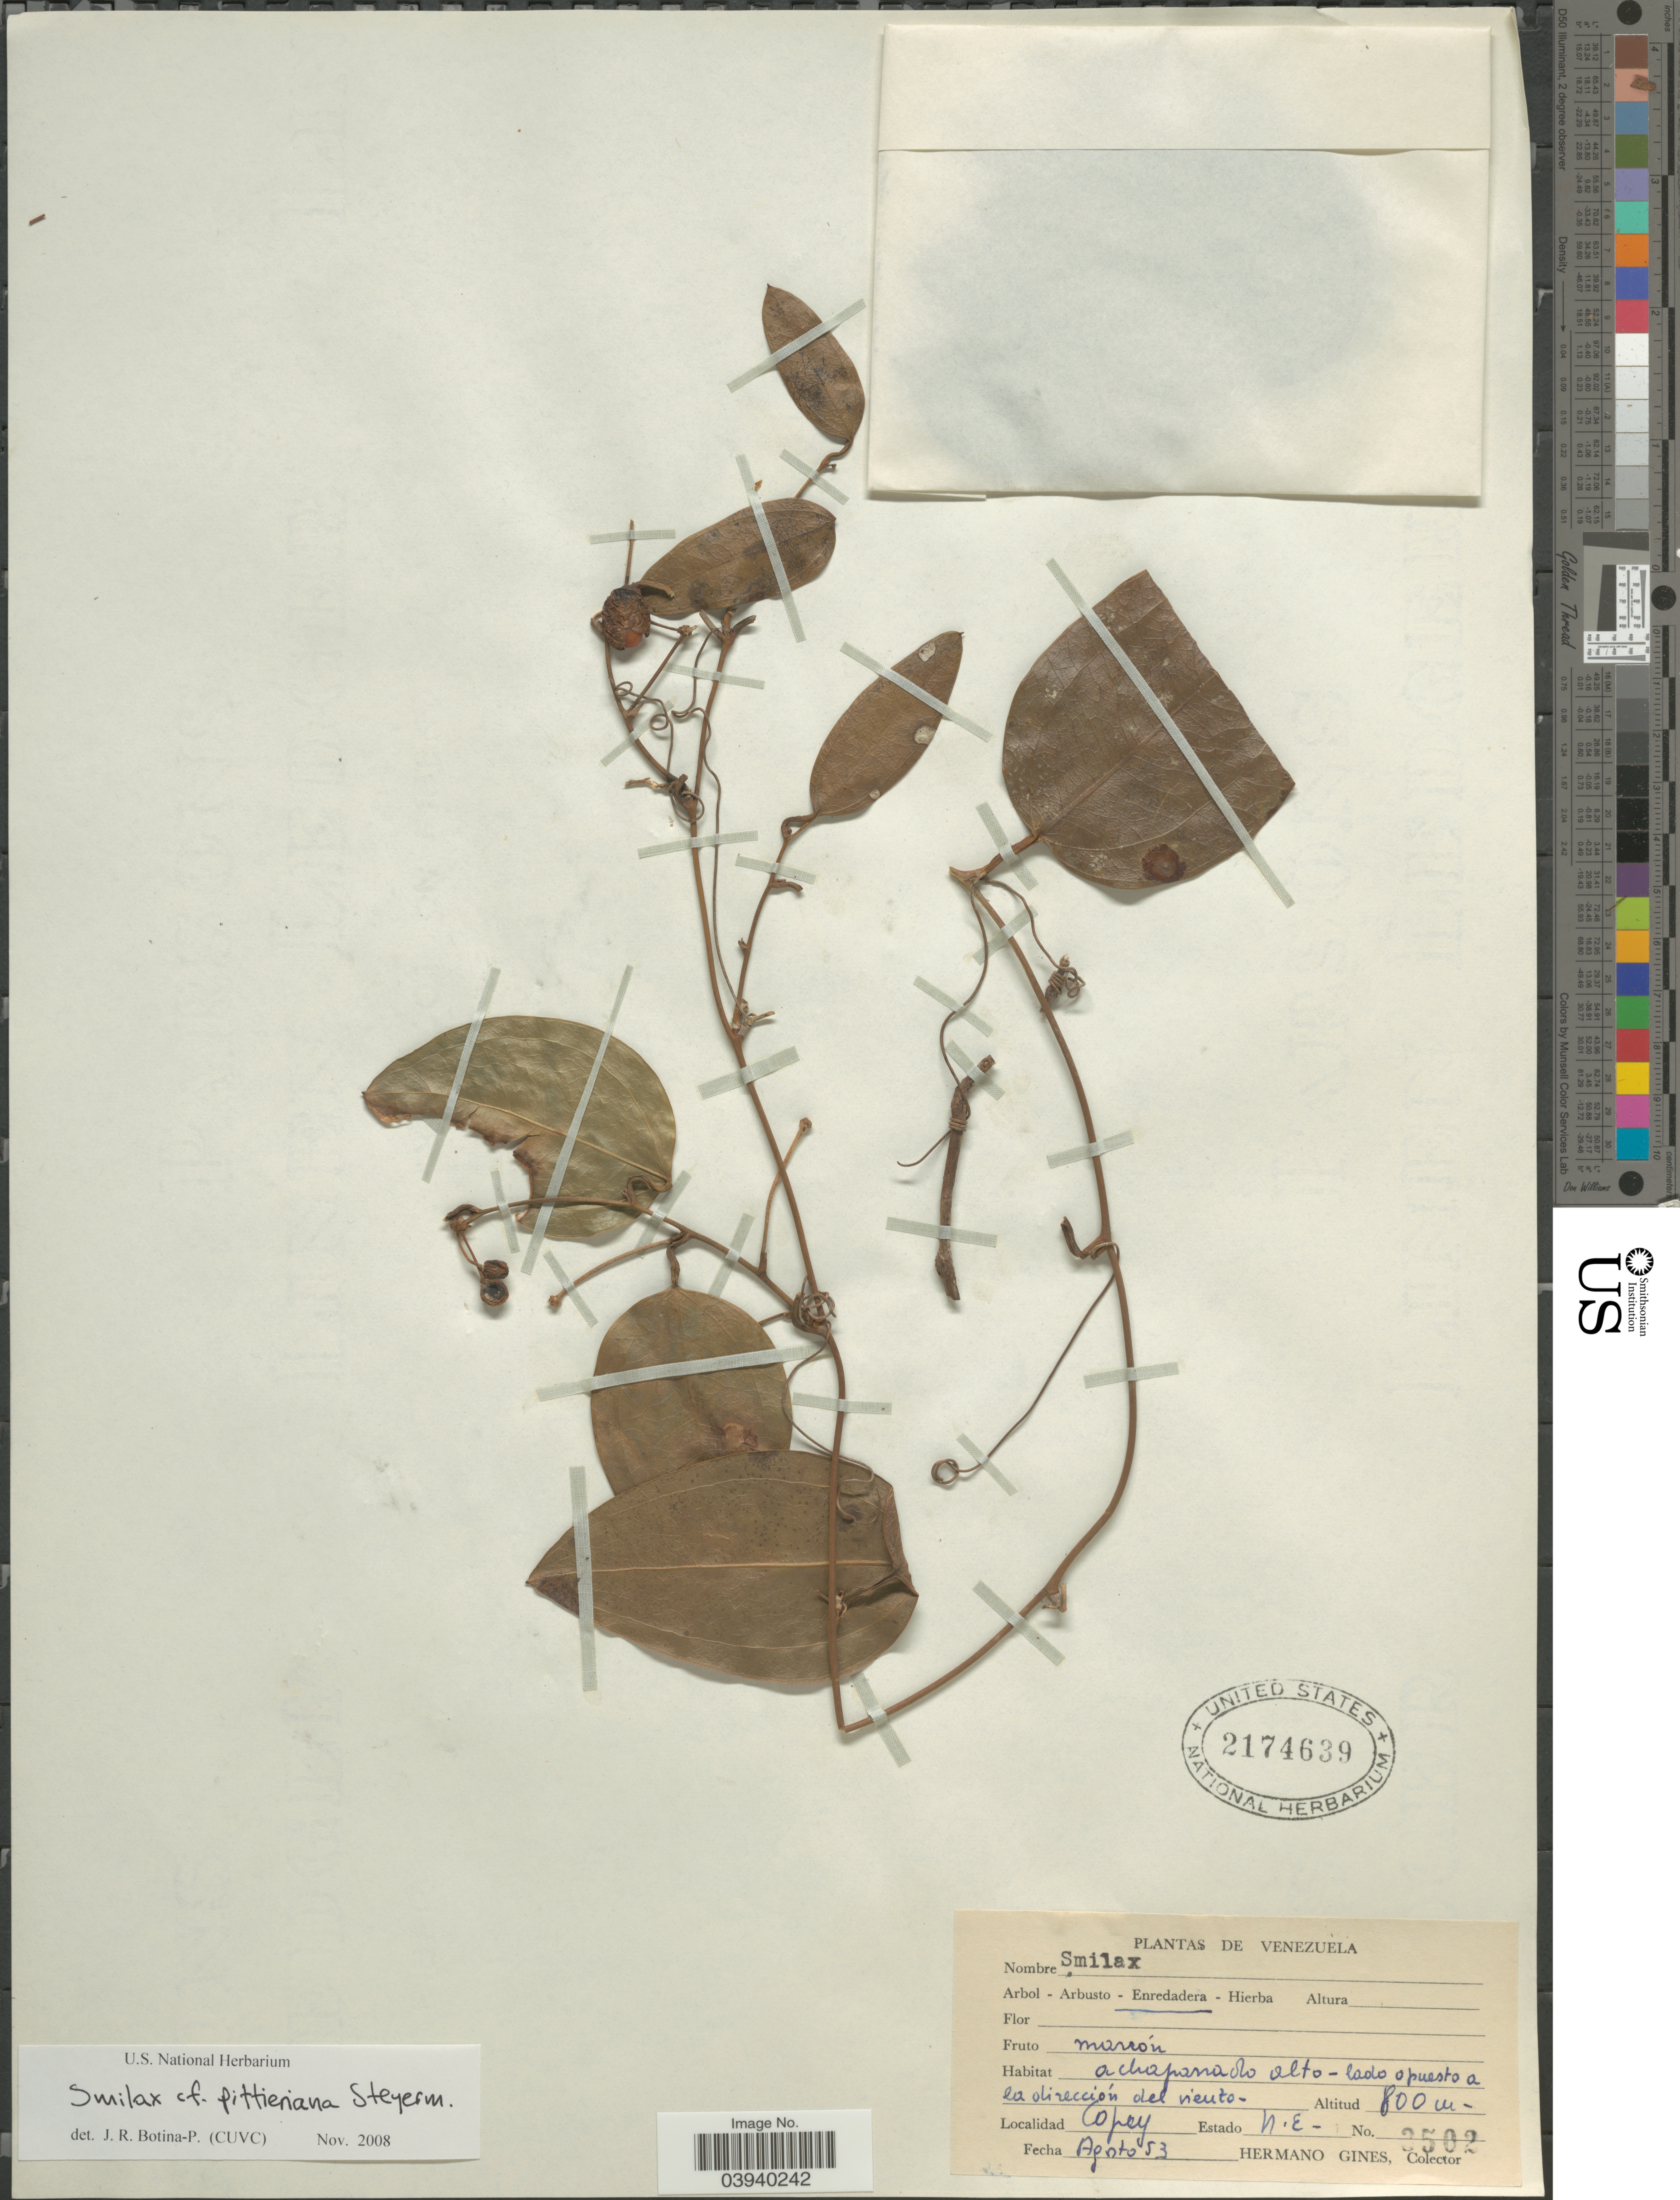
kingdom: Plantae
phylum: Tracheophyta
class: Liliopsida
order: Liliales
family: Smilacaceae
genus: Smilax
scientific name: Smilax pittieriana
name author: Steyerm.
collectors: Bro. Gines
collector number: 3502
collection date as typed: Transcribed d/m/y: /8/53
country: Venezuela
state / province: Nueva Esparta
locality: Copey. Estado N.E.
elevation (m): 800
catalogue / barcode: US 2174639